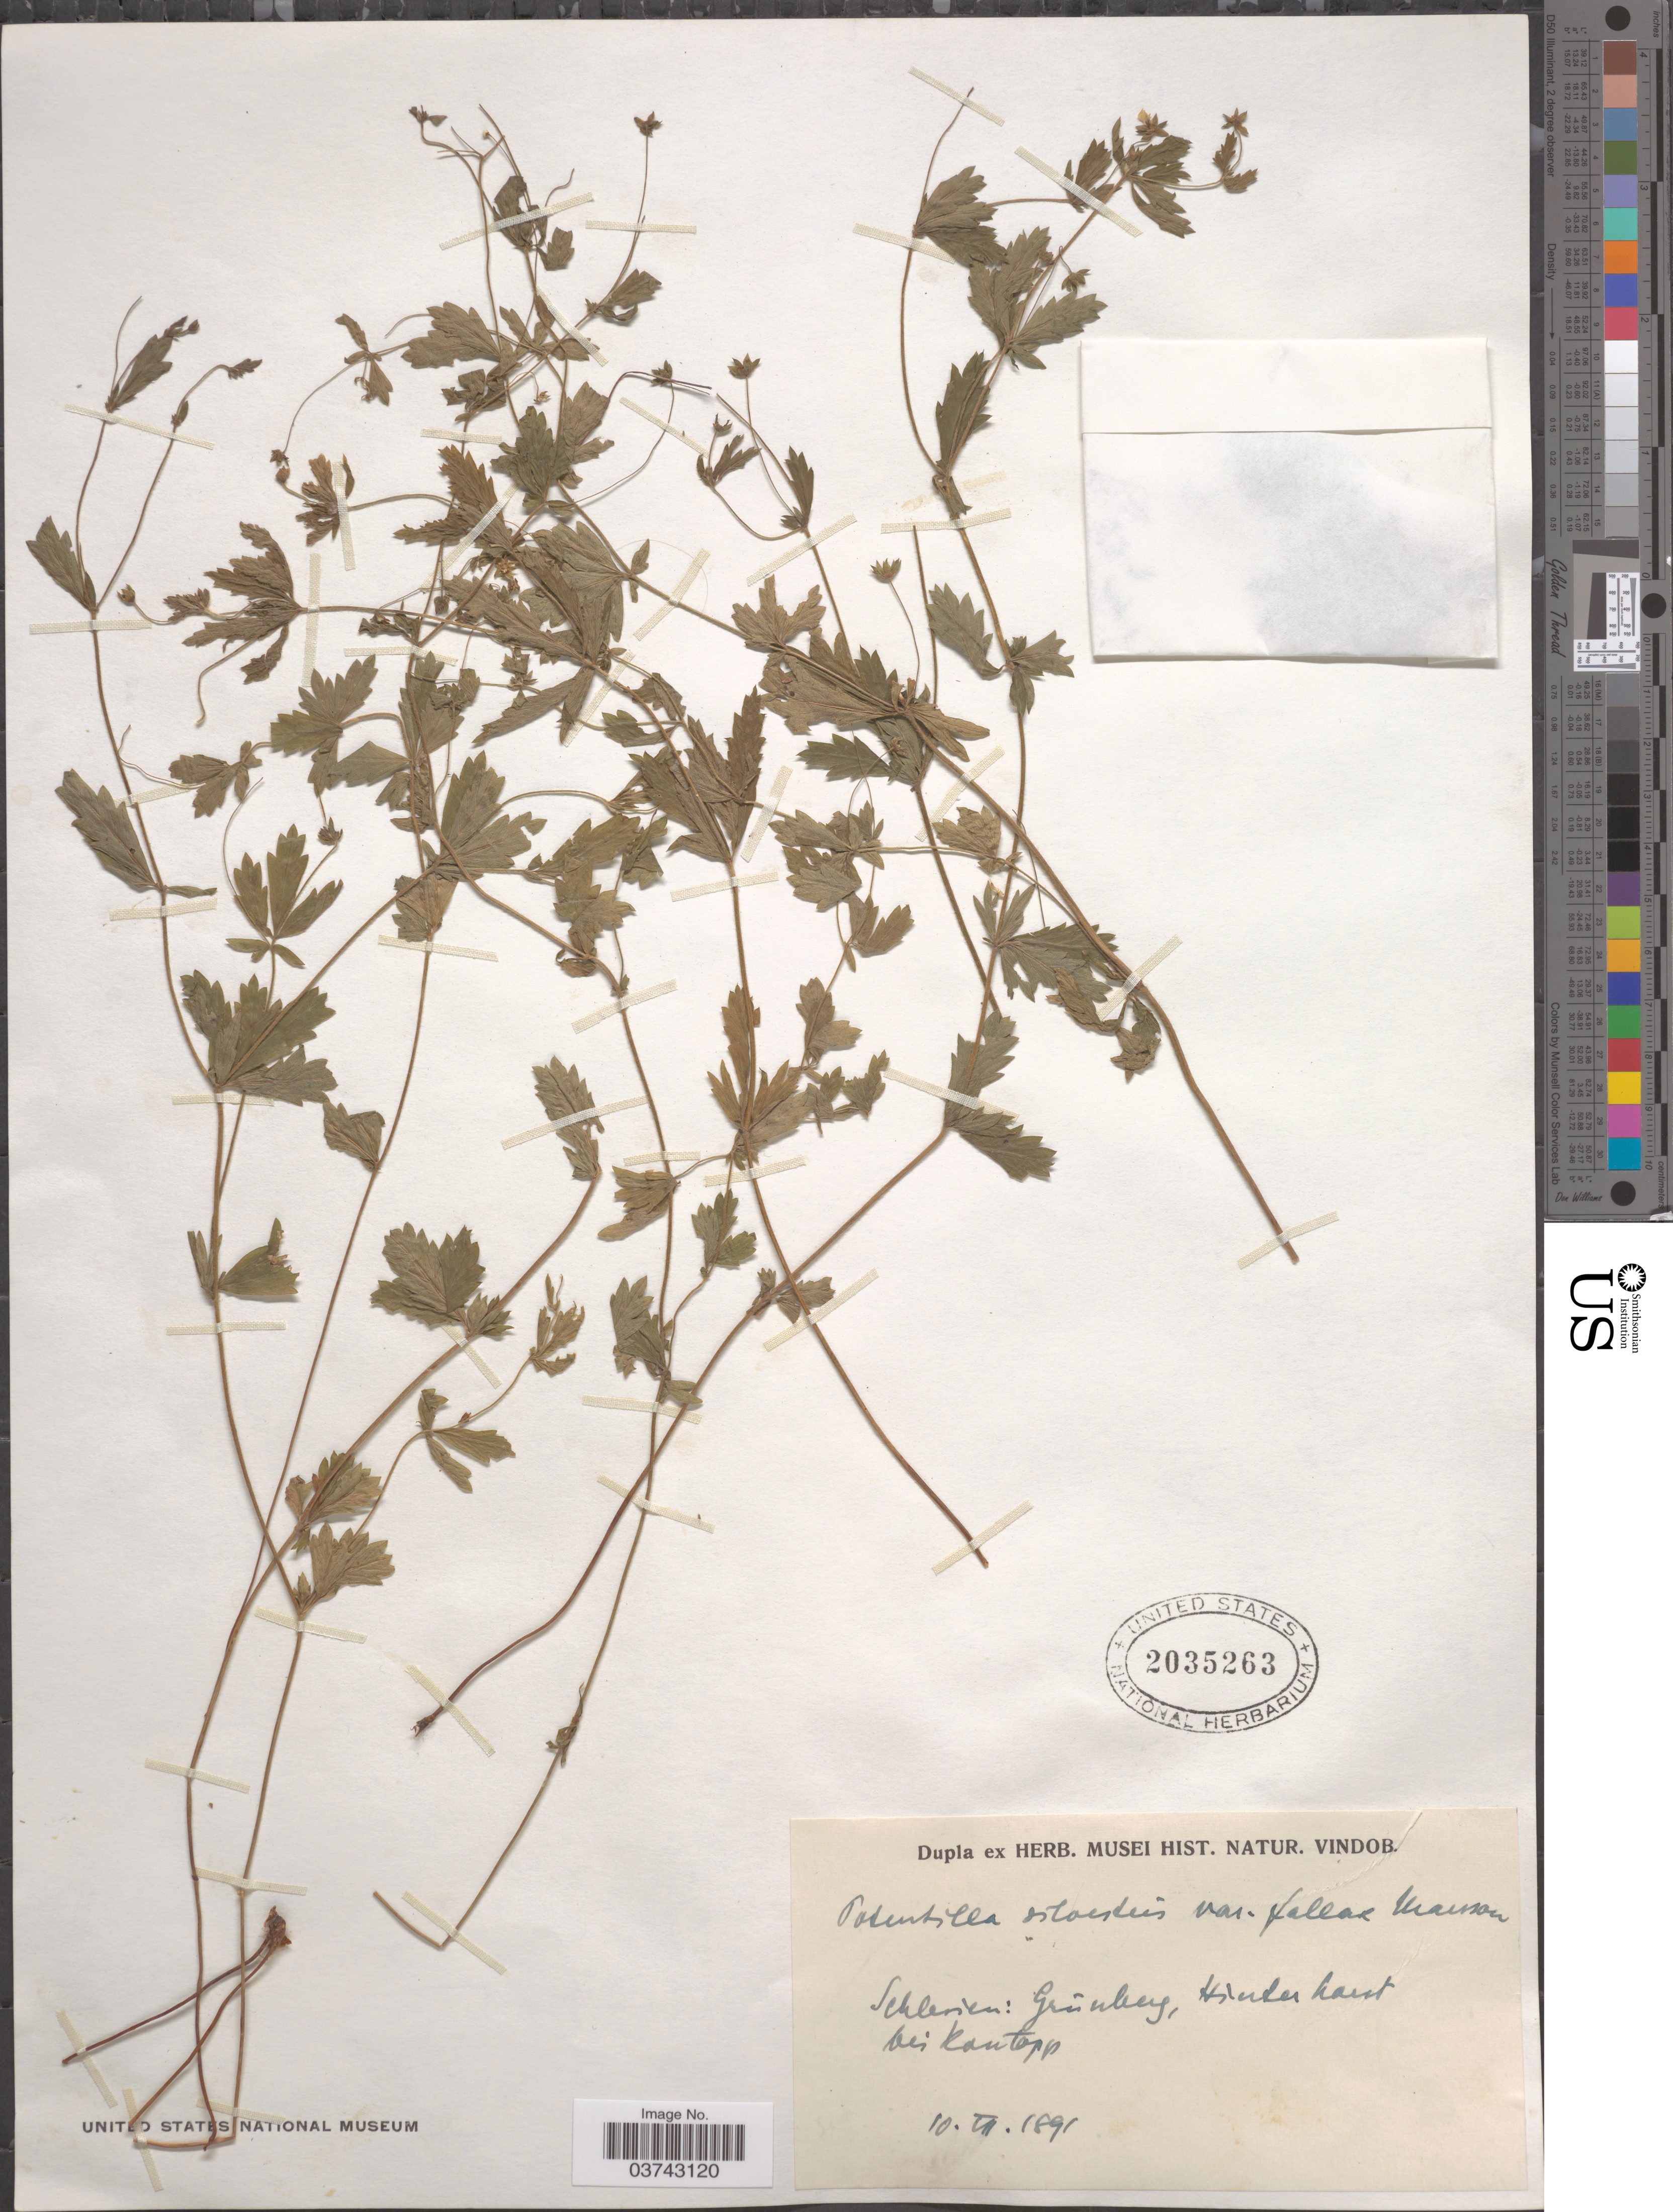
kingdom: Plantae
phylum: Tracheophyta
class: Magnoliopsida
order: Rosales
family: Rosaceae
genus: Potentilla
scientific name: Potentilla sp.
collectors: ex herb. Musei Hist. Natur. Vindob.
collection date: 1891-07-10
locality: Schlesien: Grünberg, Hiesden [interpreted] harst bei Kantopp.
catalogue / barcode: US 2035263